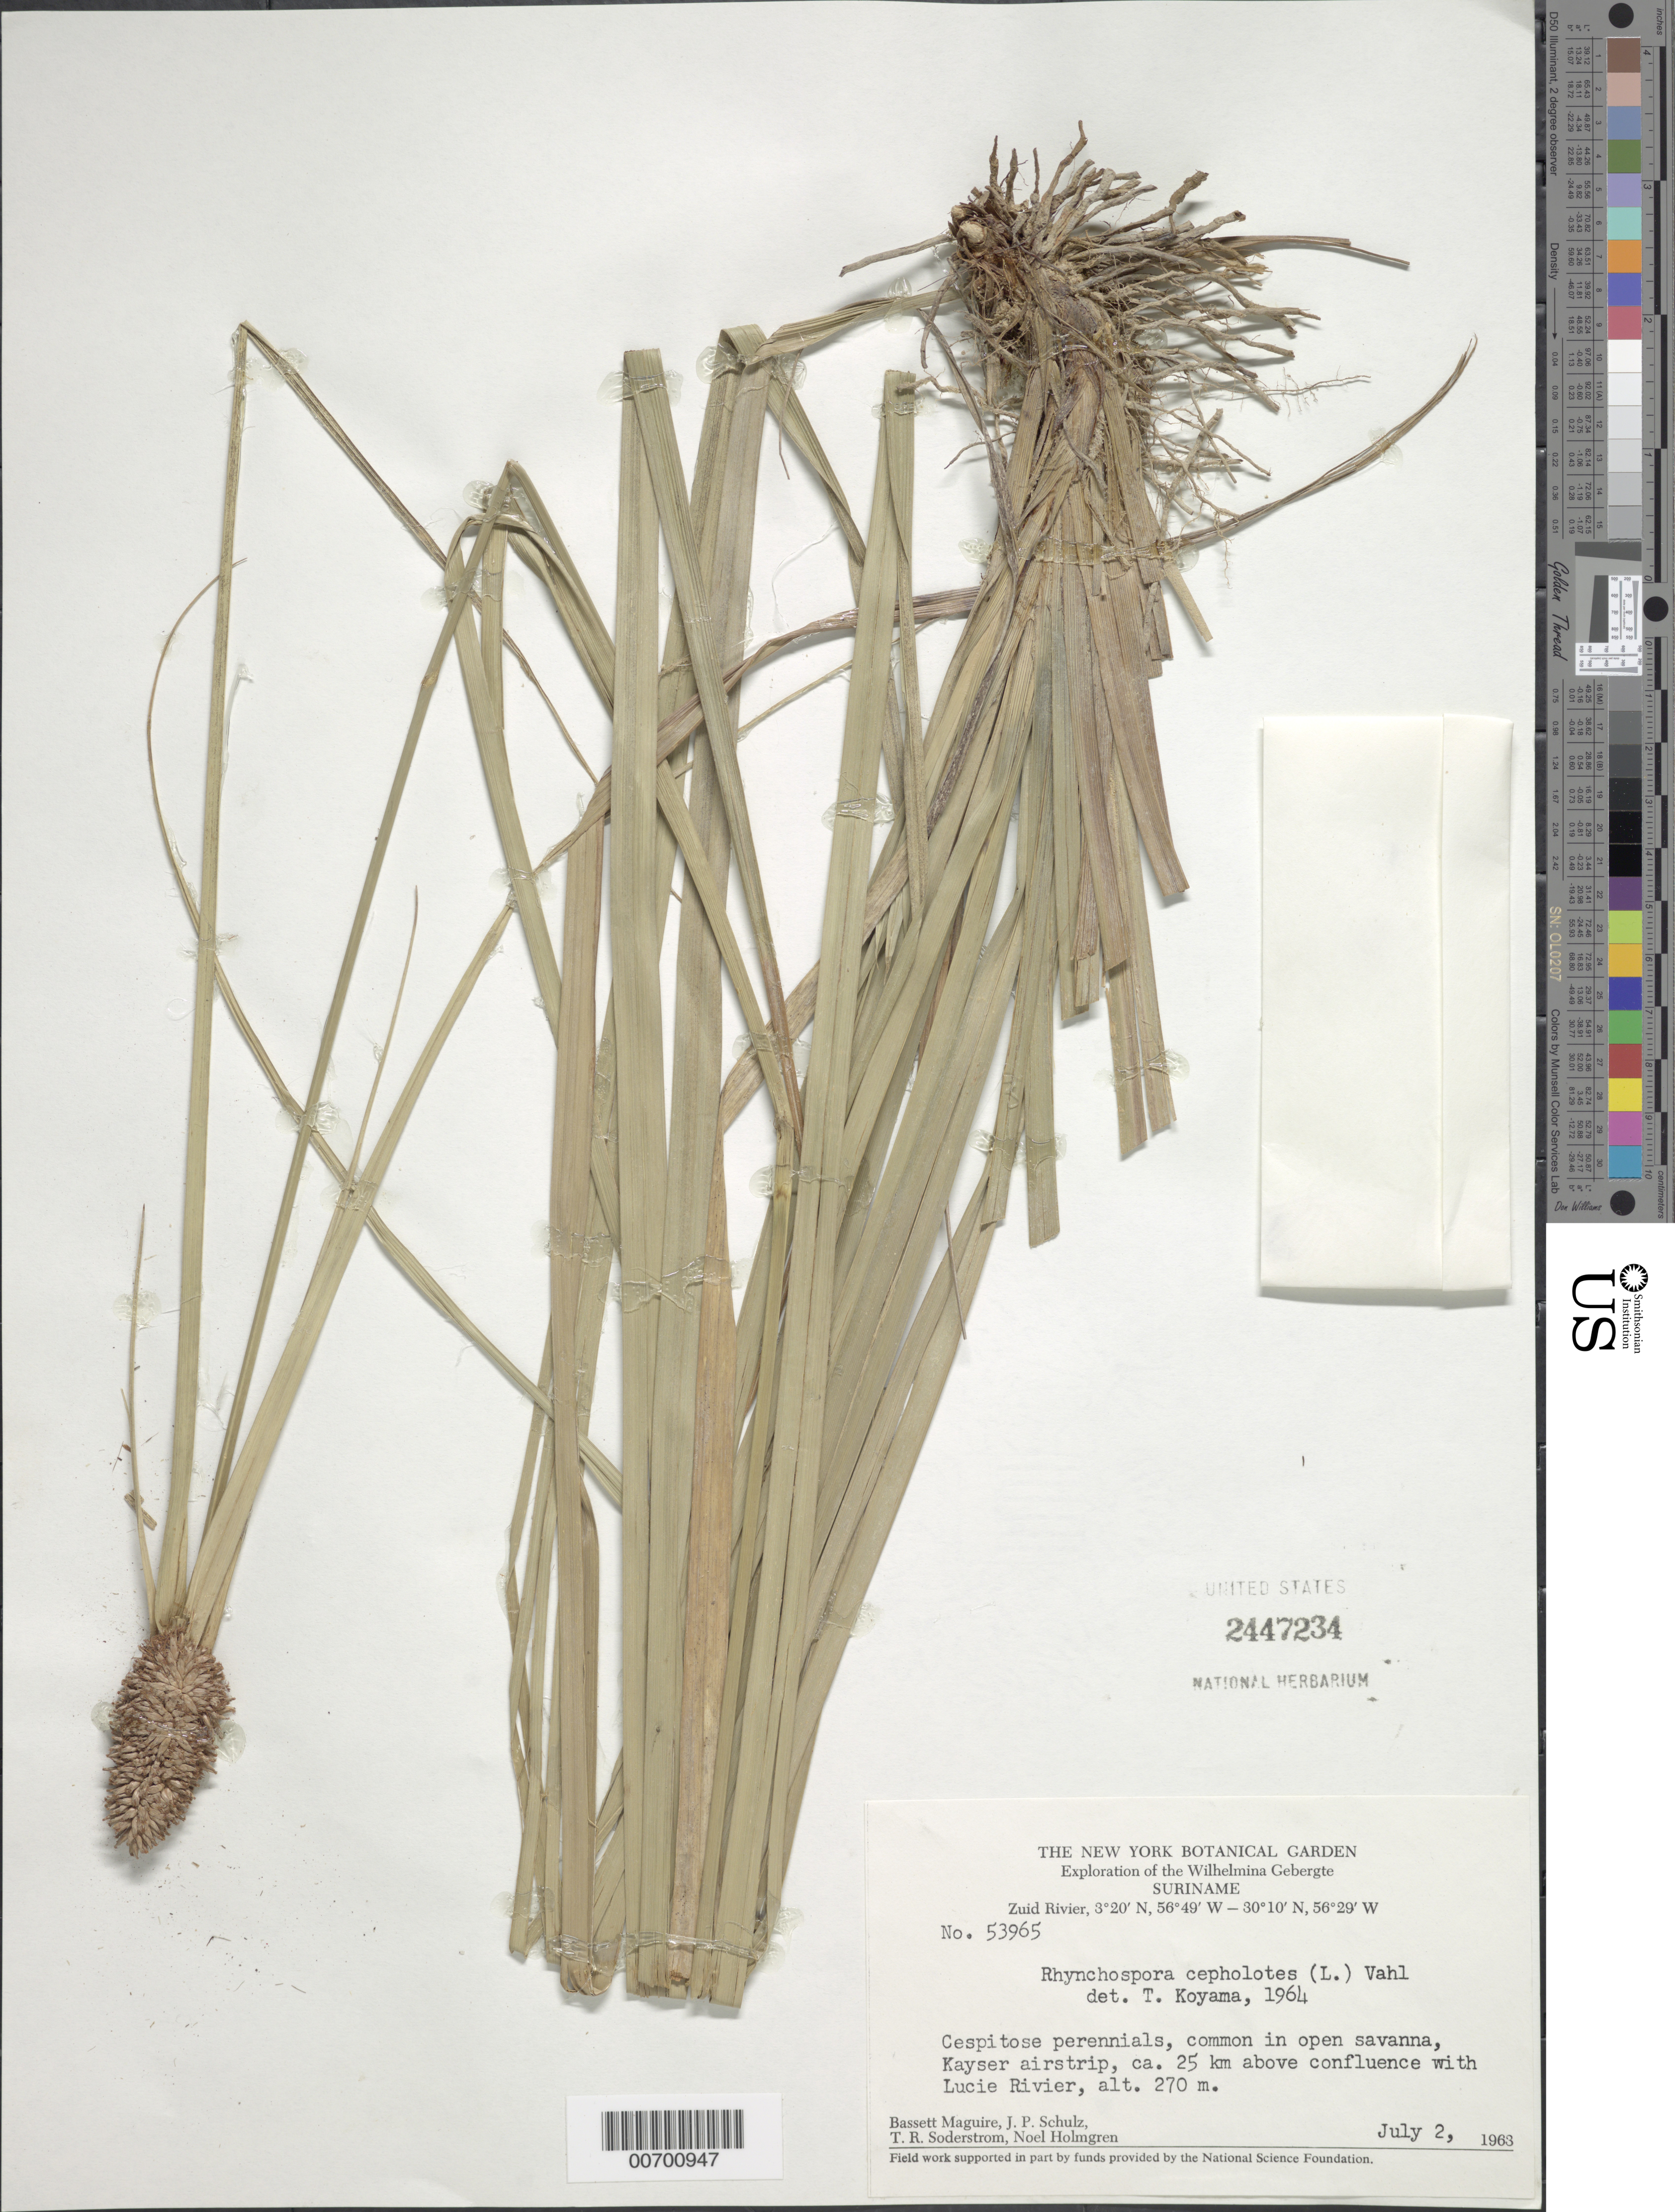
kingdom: Plantae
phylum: Tracheophyta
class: Liliopsida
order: Poales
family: Cyperaceae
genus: Rhynchospora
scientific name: Rhynchospora cephalotes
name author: (L.) Vahl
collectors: B. Maguire, J. P. Schulz, T. R. Soderstrom & N. H. Holmgren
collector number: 53965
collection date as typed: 2-Jul-63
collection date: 1963-07-02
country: Suriname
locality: Kayser Airstrip, Zuid R., 45 km above confl. with Lucie R., Wilhelmina Gebergte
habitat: Open savanna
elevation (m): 270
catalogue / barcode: US 2447234